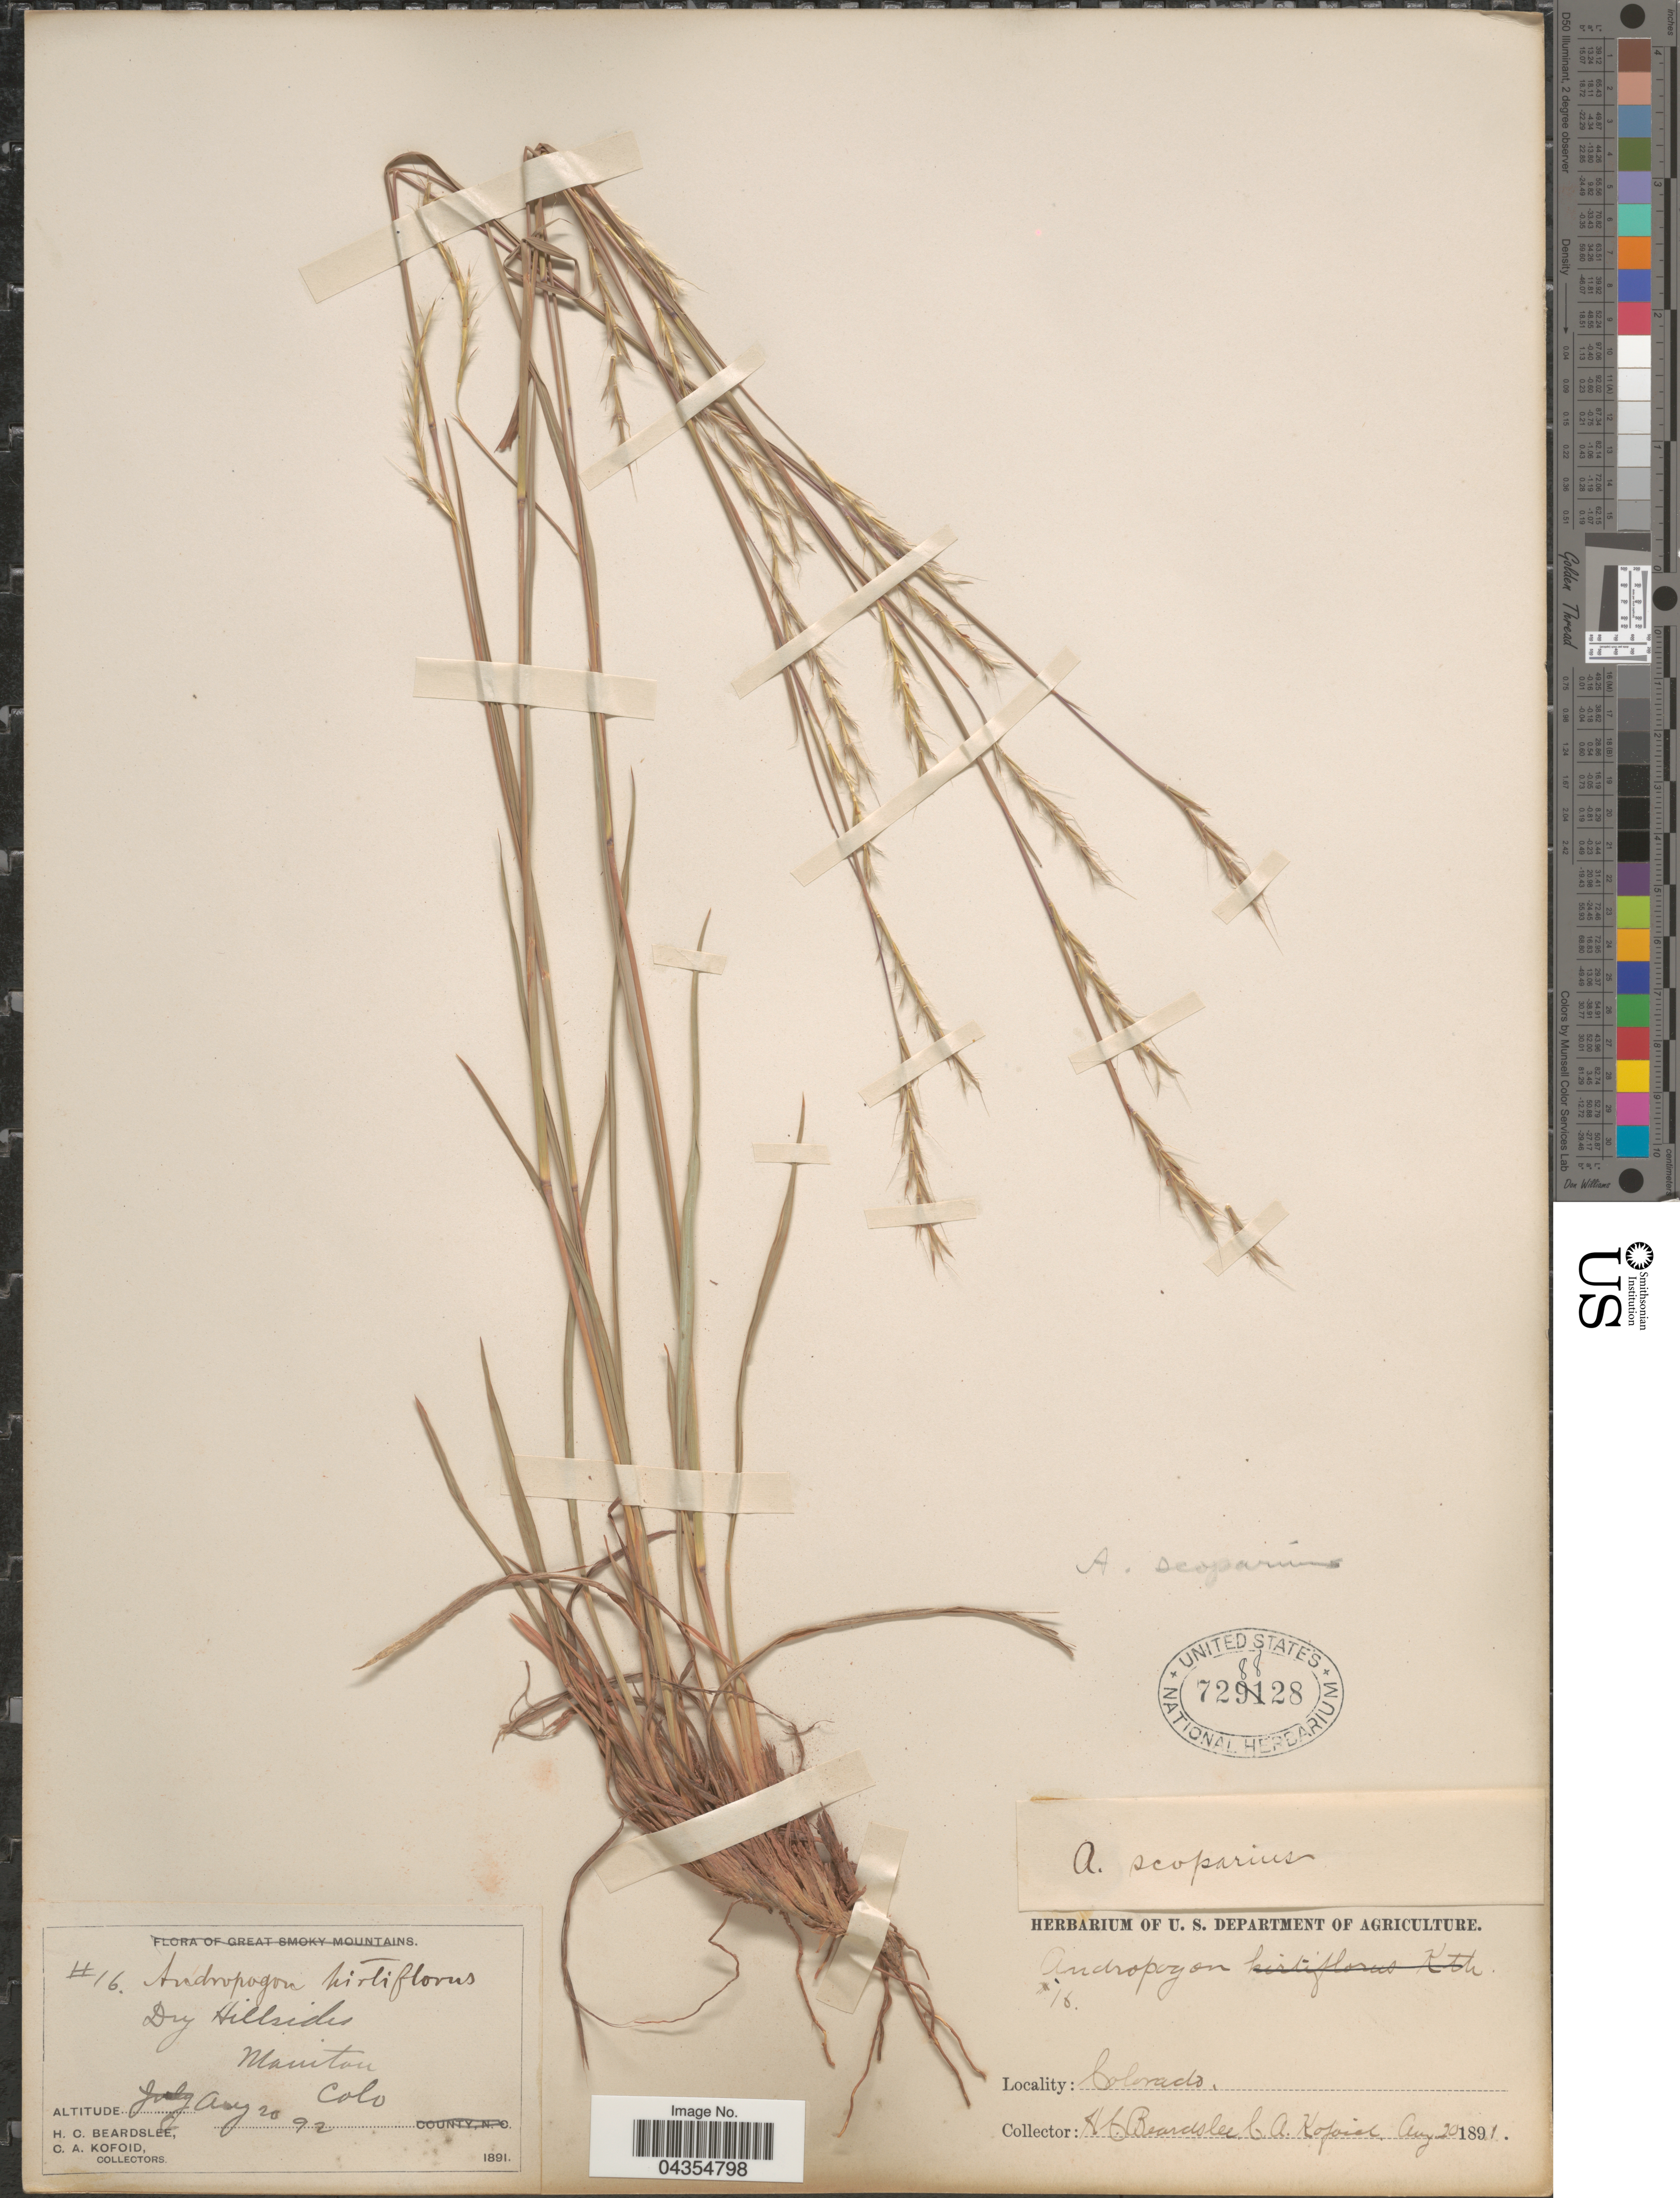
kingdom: Plantae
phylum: Tracheophyta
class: Liliopsida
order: Poales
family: Poaceae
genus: Schizachyrium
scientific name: Schizachyrium sanguineum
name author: (Retz.) Alston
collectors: H. Beardslee & C. Kofoid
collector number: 16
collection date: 1892-08-20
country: United States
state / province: Colorado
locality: Manitou.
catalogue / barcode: US 728828